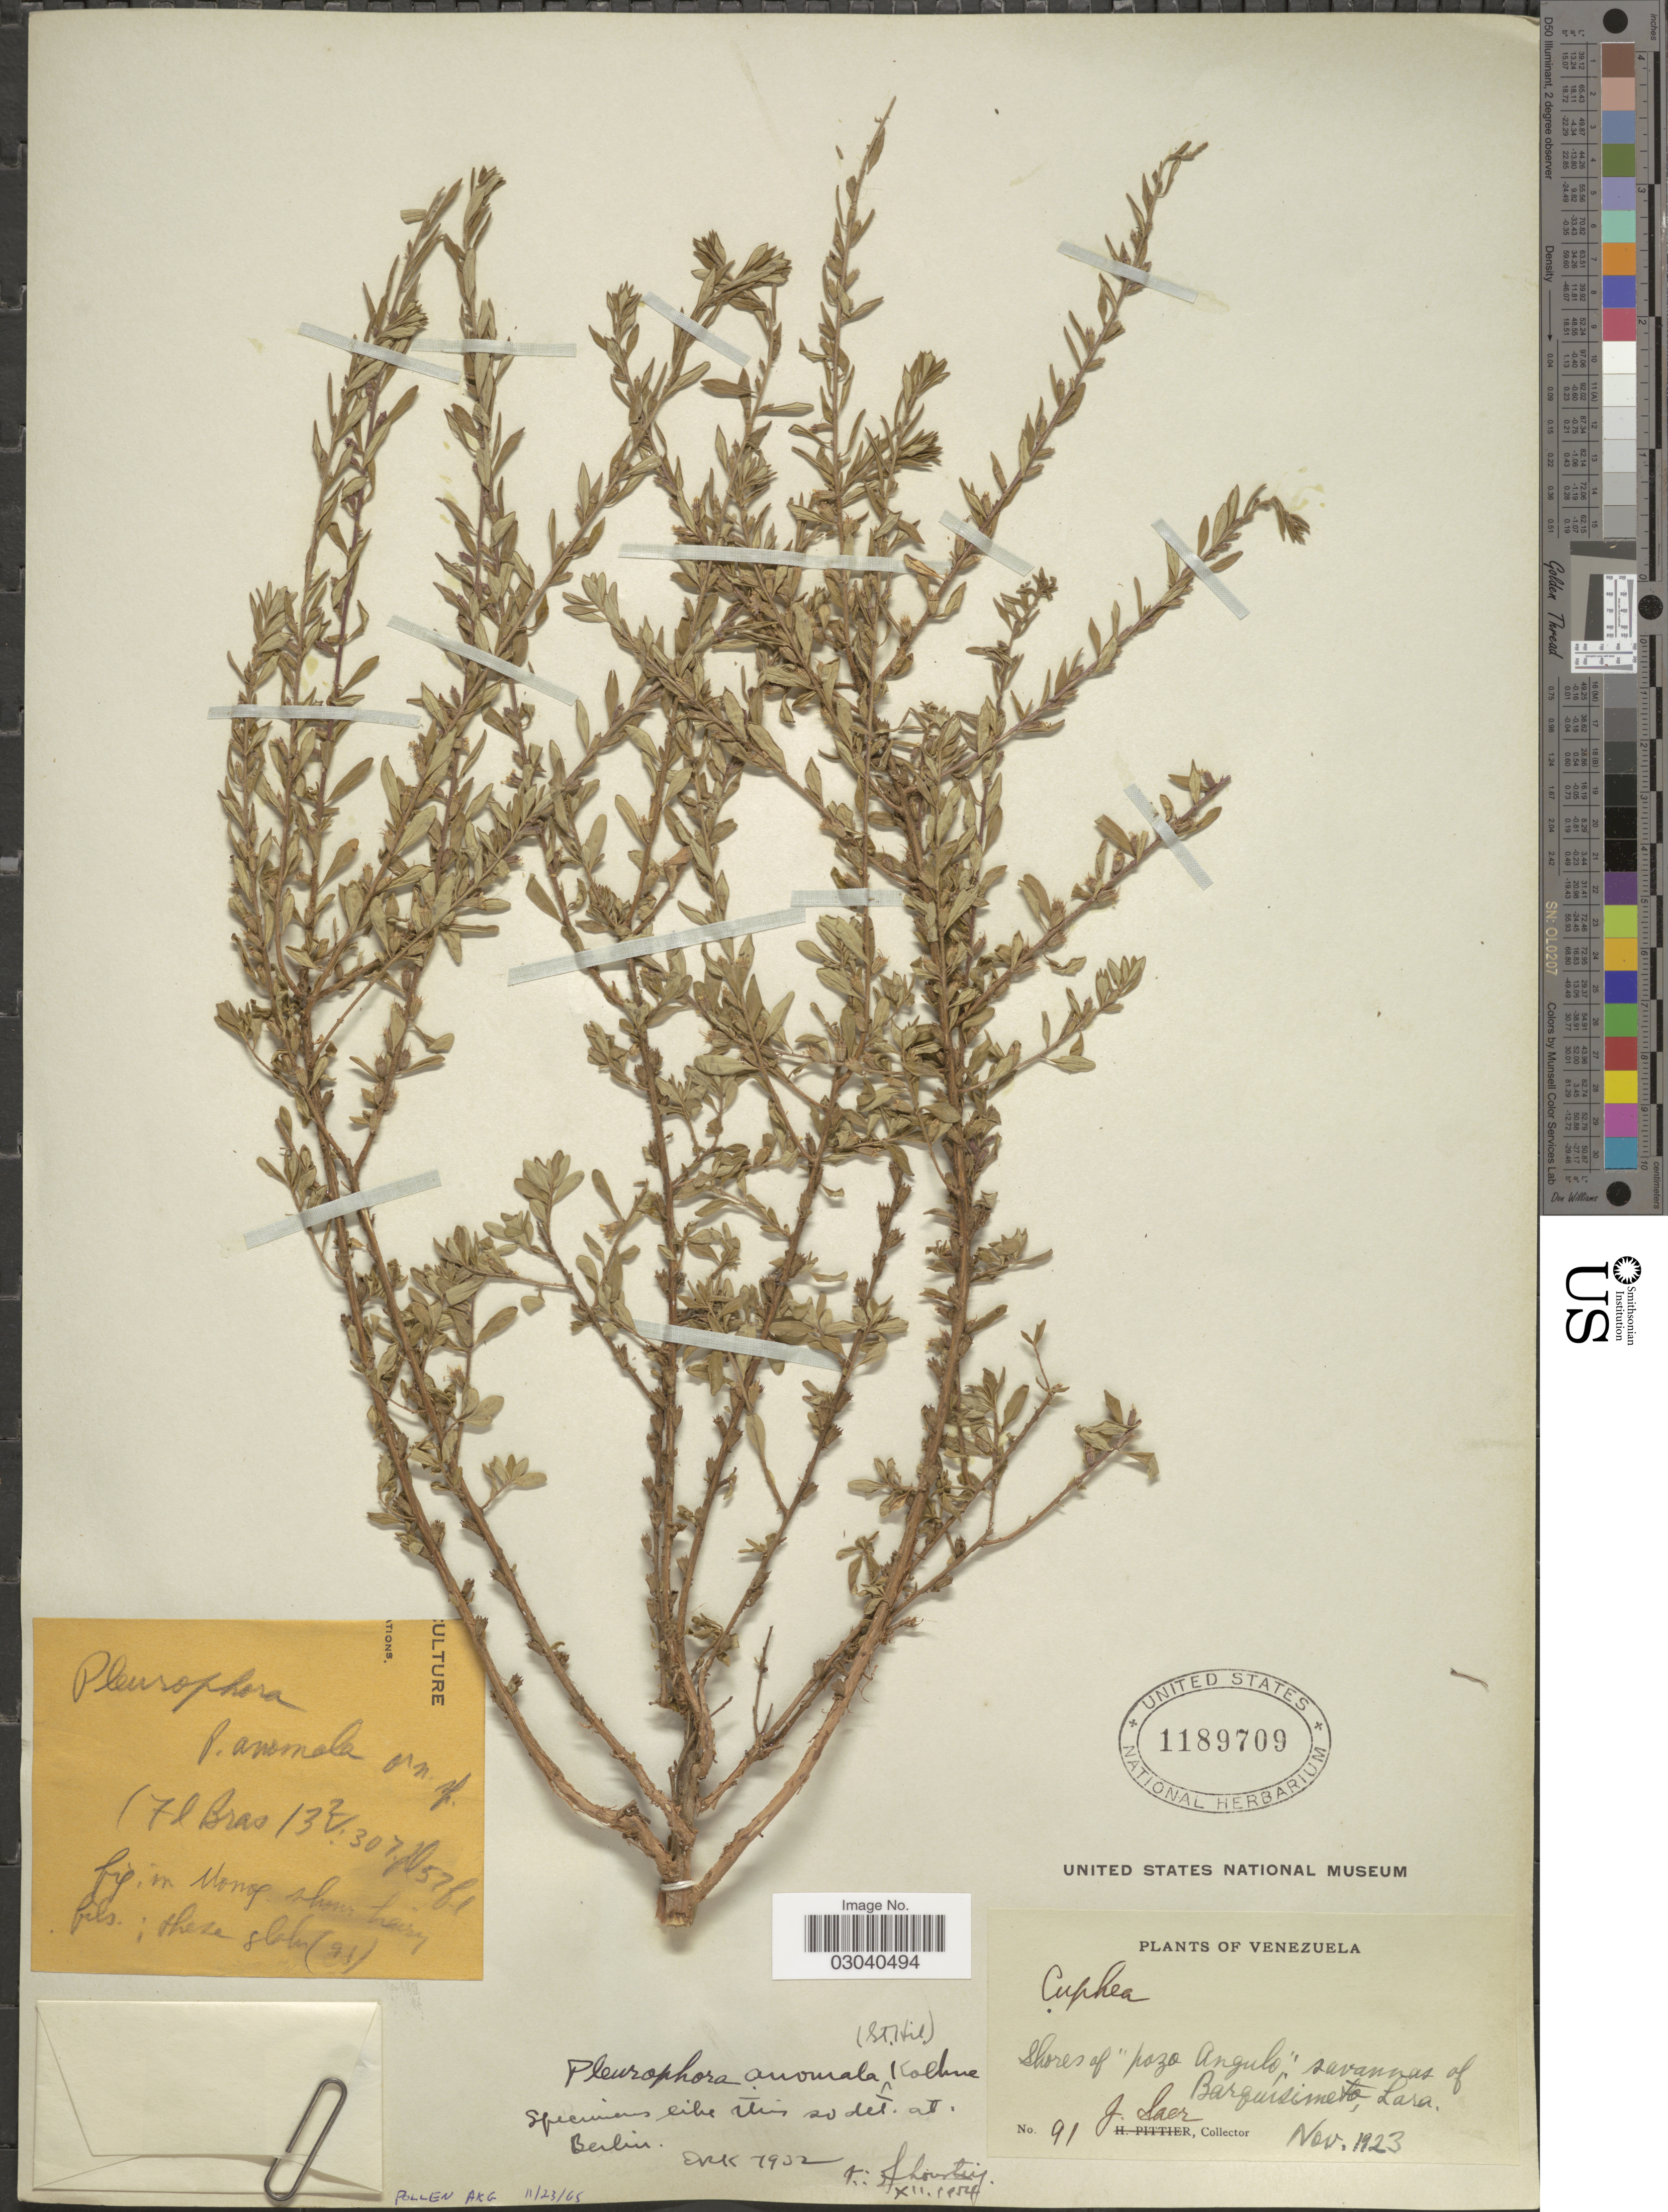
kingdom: Plantae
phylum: Tracheophyta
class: Magnoliopsida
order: Myrtales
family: Lythraceae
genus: Pleurophora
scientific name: Pleurophora anomala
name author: (A. St.-Hil.) Koehne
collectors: J. Saer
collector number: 91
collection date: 1923-11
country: Venezuela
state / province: Lara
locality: Shores of "pozo Angulo", savannas of Barquisimeto.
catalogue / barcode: US 1189709